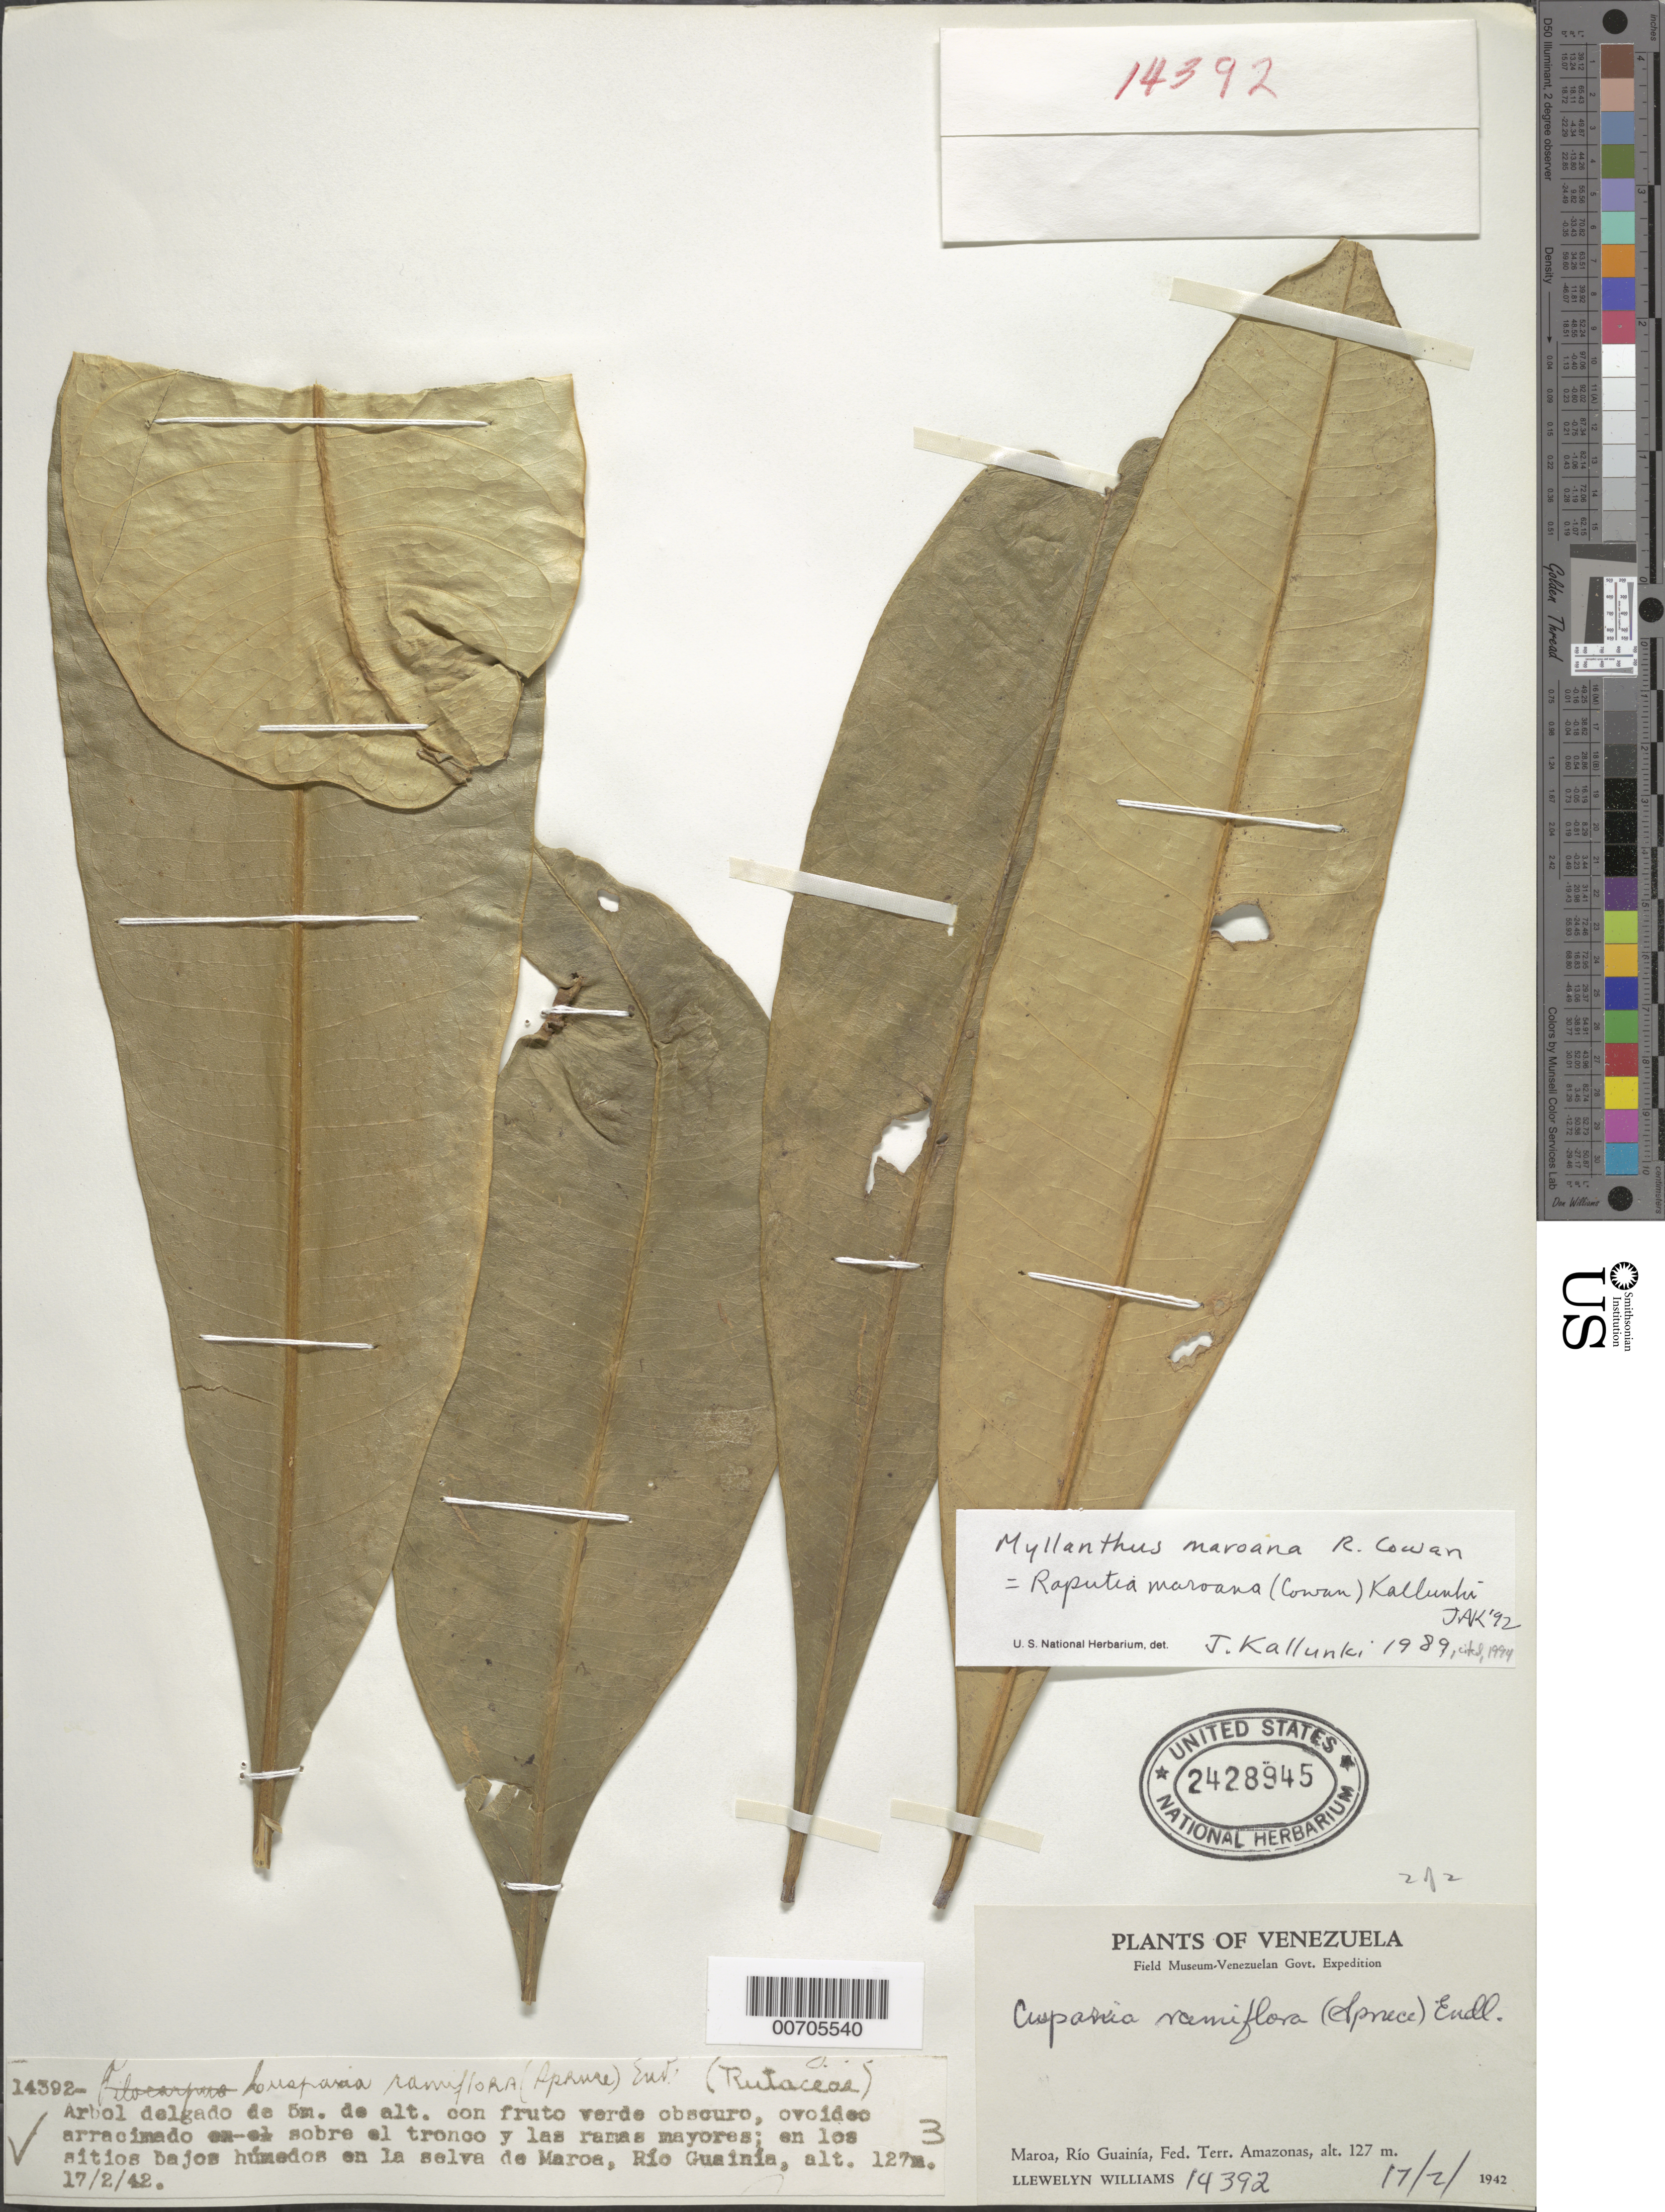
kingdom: Plantae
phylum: Tracheophyta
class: Magnoliopsida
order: Sapindales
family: Rutaceae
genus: Raputia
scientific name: Raputia maroana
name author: (R.S. Cowan) Kallunki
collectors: Ll. Williams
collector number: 14392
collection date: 1942-02-17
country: Venezuela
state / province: Amazonas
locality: Maroa, Río Guainía, Fed. Terr. Amazonas. En la selva de Maroa, Río Guainía.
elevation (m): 127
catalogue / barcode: US 2428945